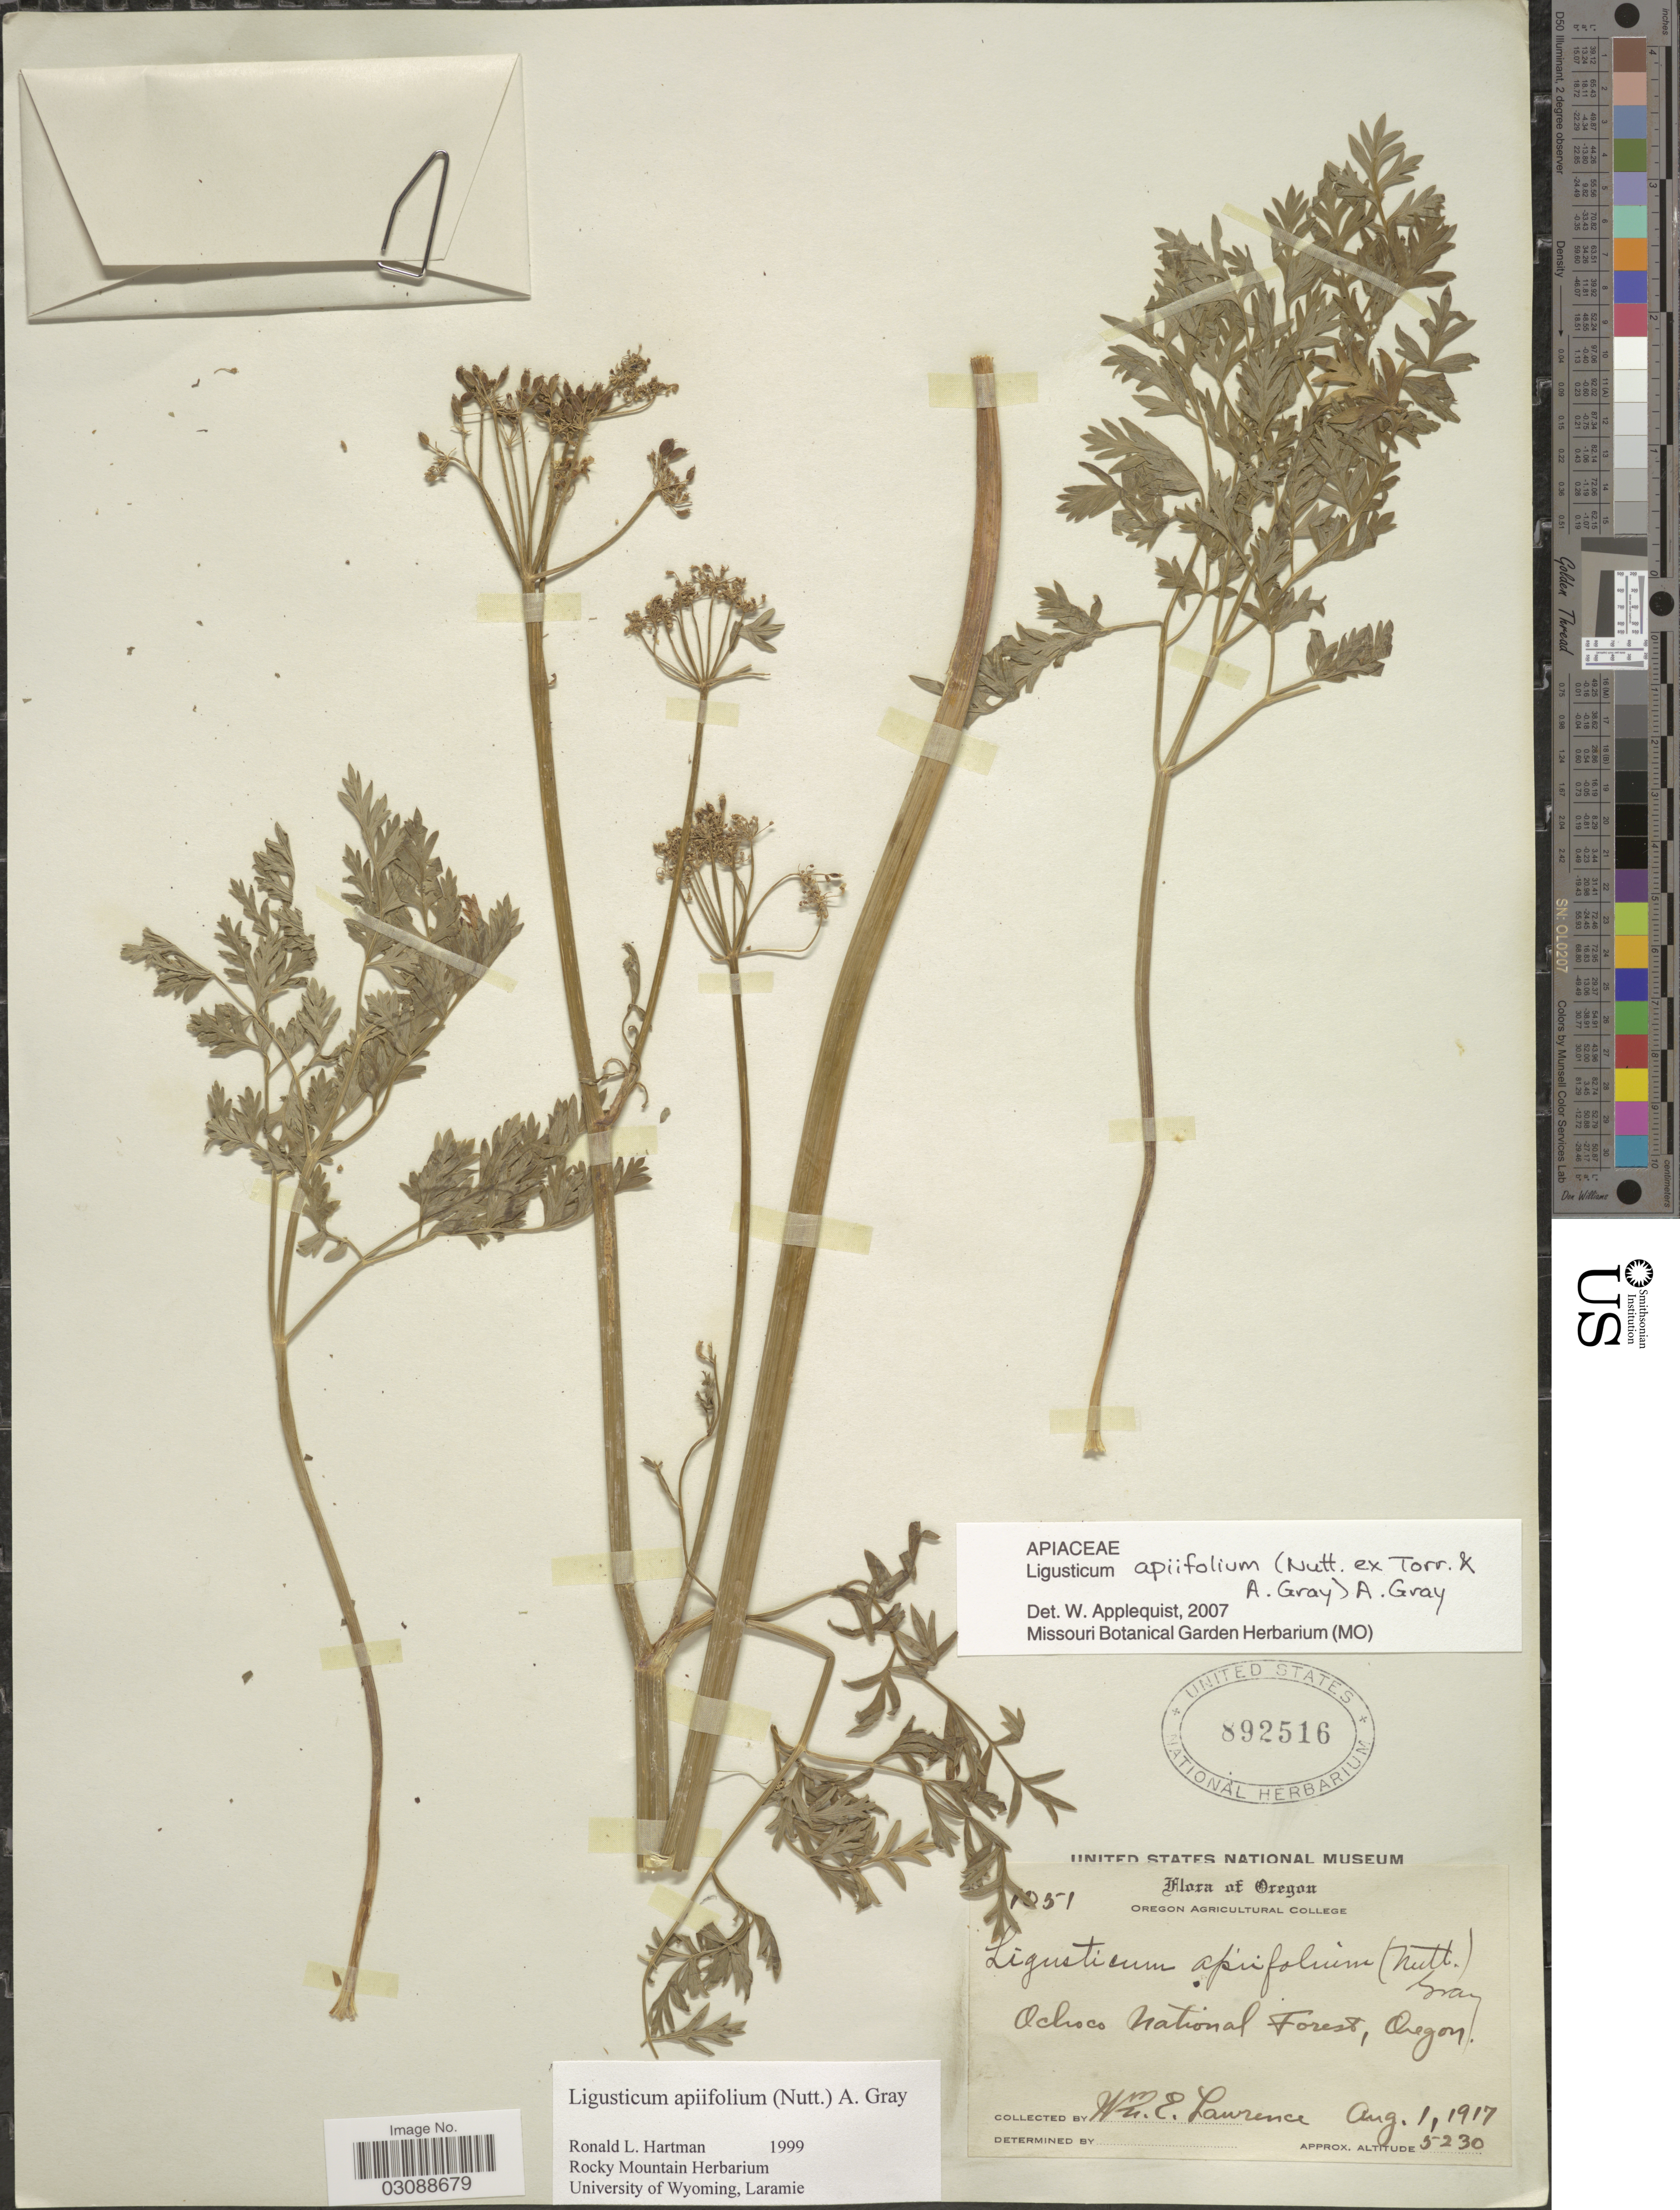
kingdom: Plantae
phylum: Tracheophyta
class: Magnoliopsida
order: Apiales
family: Apiaceae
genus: Ligusticum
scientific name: Ligusticum apiifolium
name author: (Nutt. ex Torr. & A. Gray) A. Gray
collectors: W. Lawrence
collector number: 1051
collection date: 1917-08-01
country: United States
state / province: Oregon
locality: Ochoco National Forest.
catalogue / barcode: US 892516